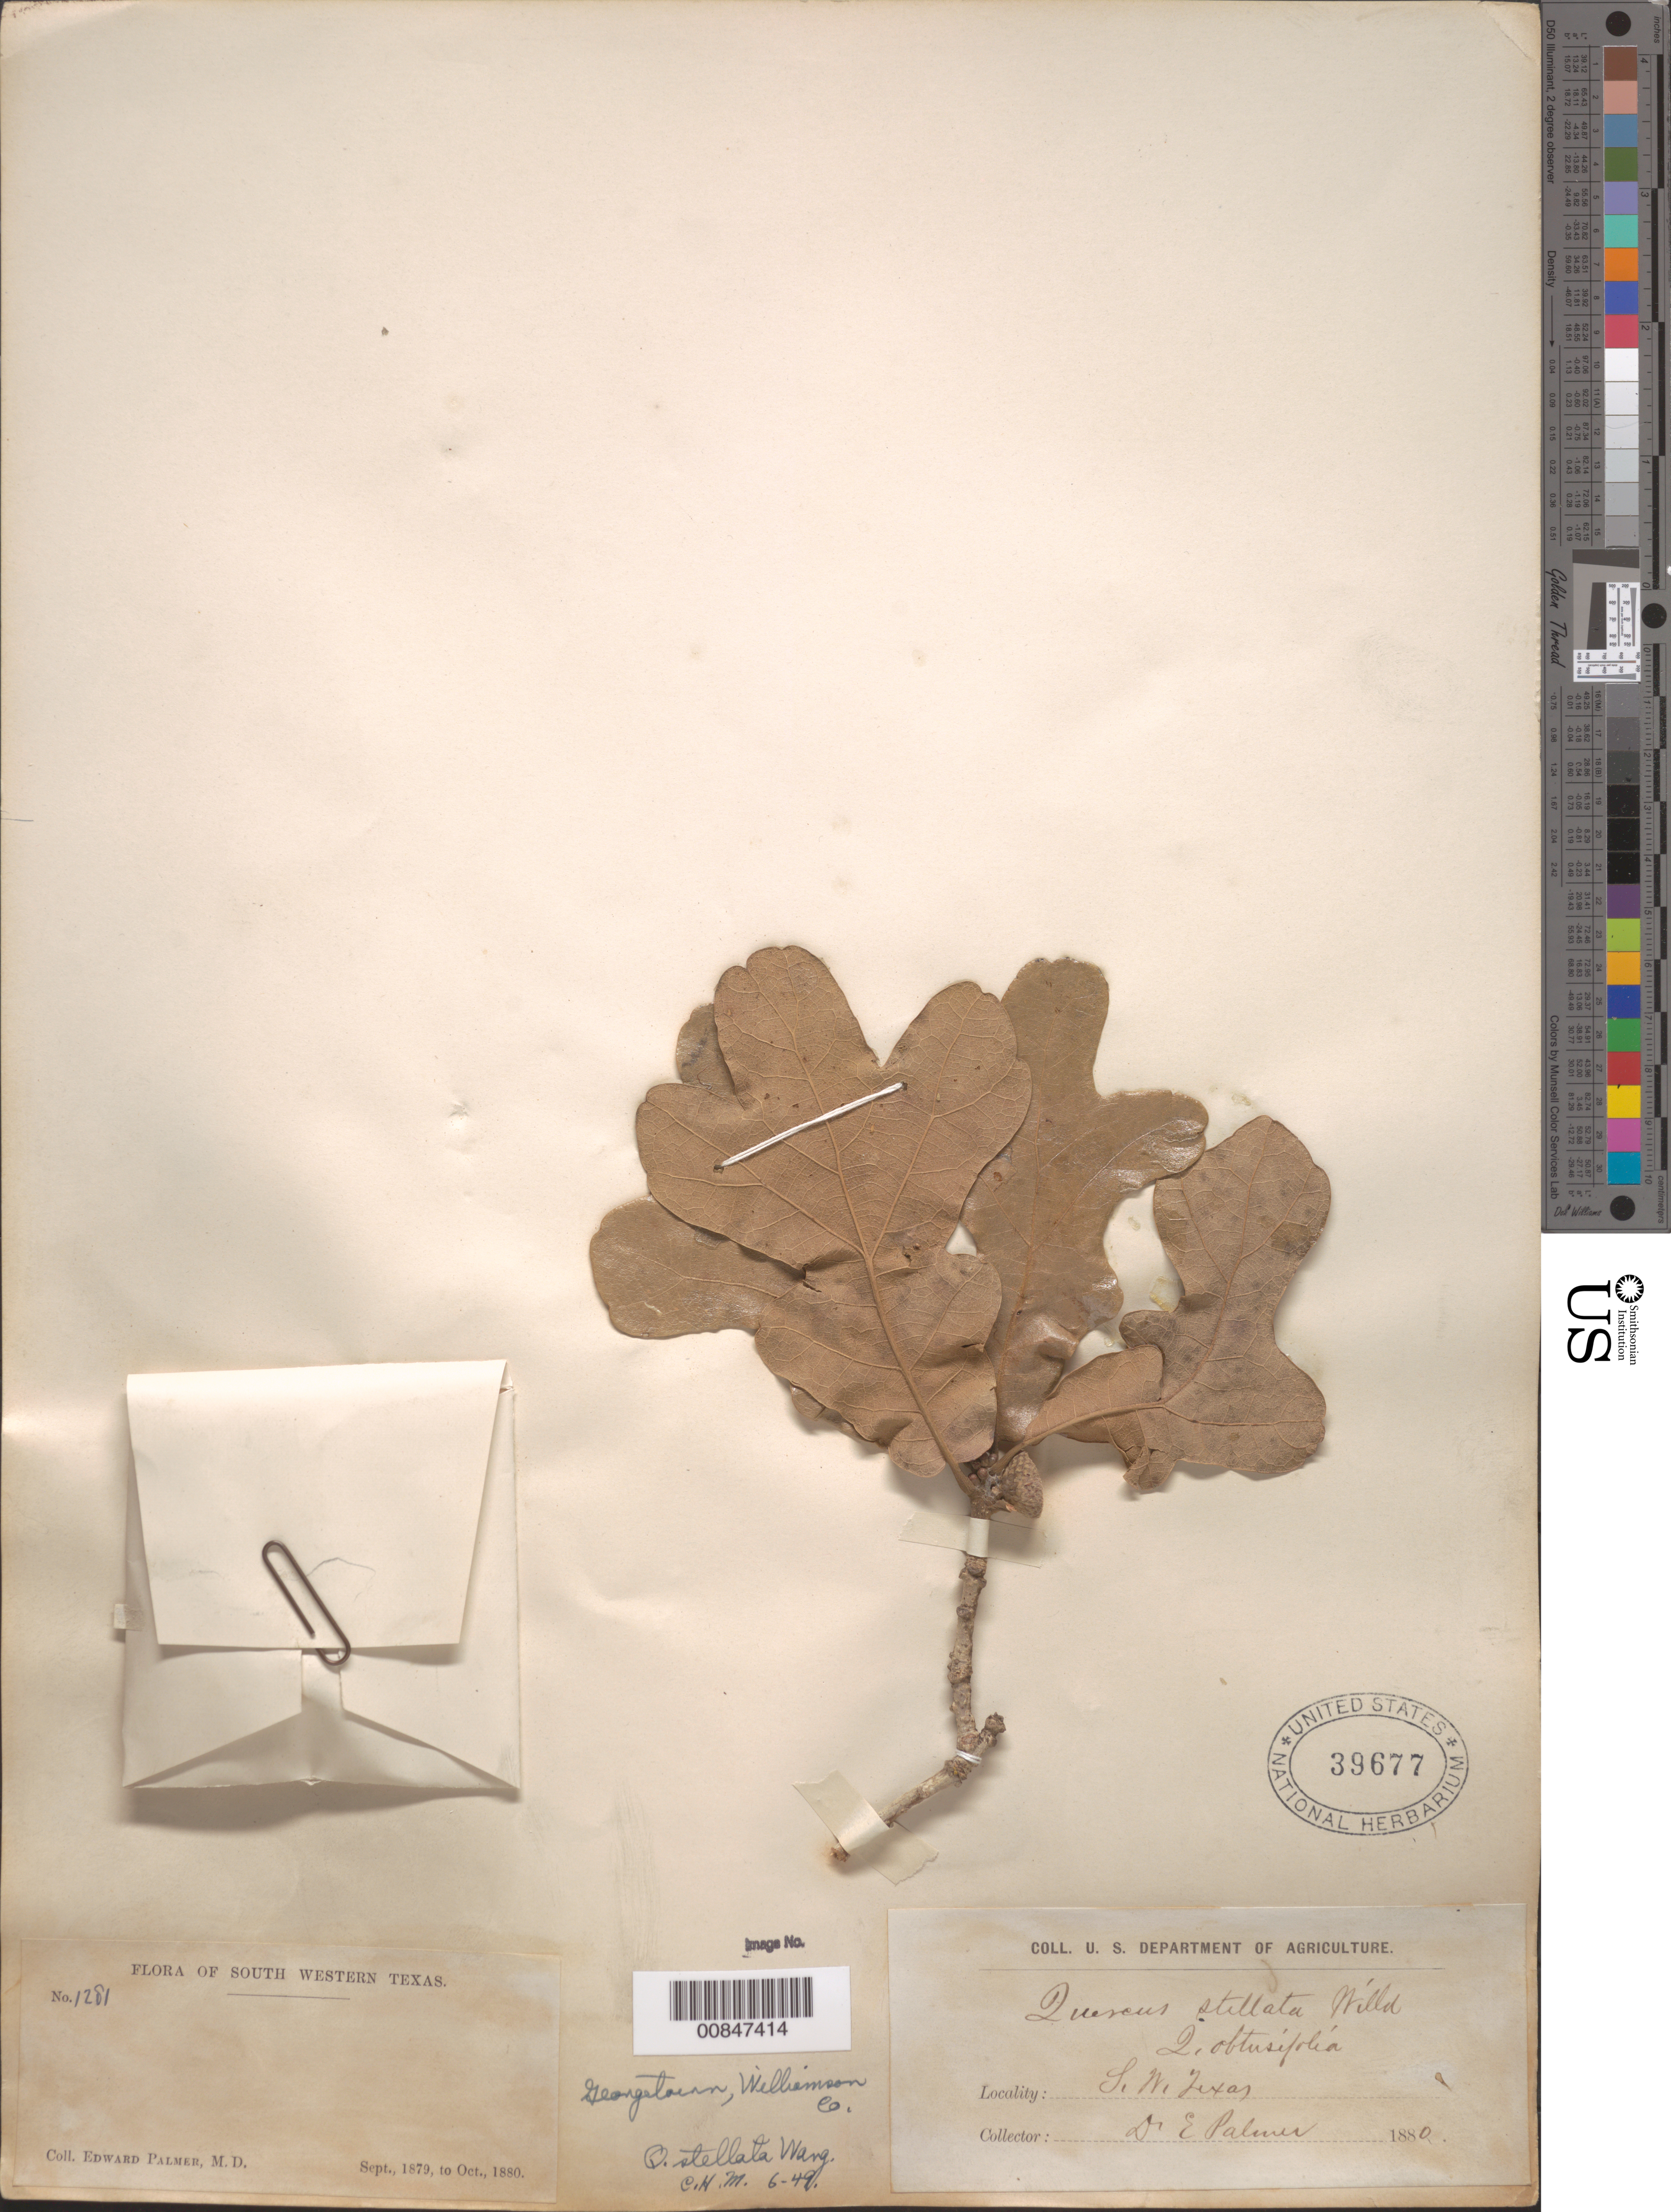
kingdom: Plantae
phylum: Tracheophyta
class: Magnoliopsida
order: Fagales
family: Fagaceae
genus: Quercus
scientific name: Quercus stellata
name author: Wangenh.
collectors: E. Palmer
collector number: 1281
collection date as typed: Sep 1879 to -- Oct 1880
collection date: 1879-09/1880-10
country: United States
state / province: Texas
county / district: Williamson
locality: Georgetown, Williamson County, Texas.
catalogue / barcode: US 39677